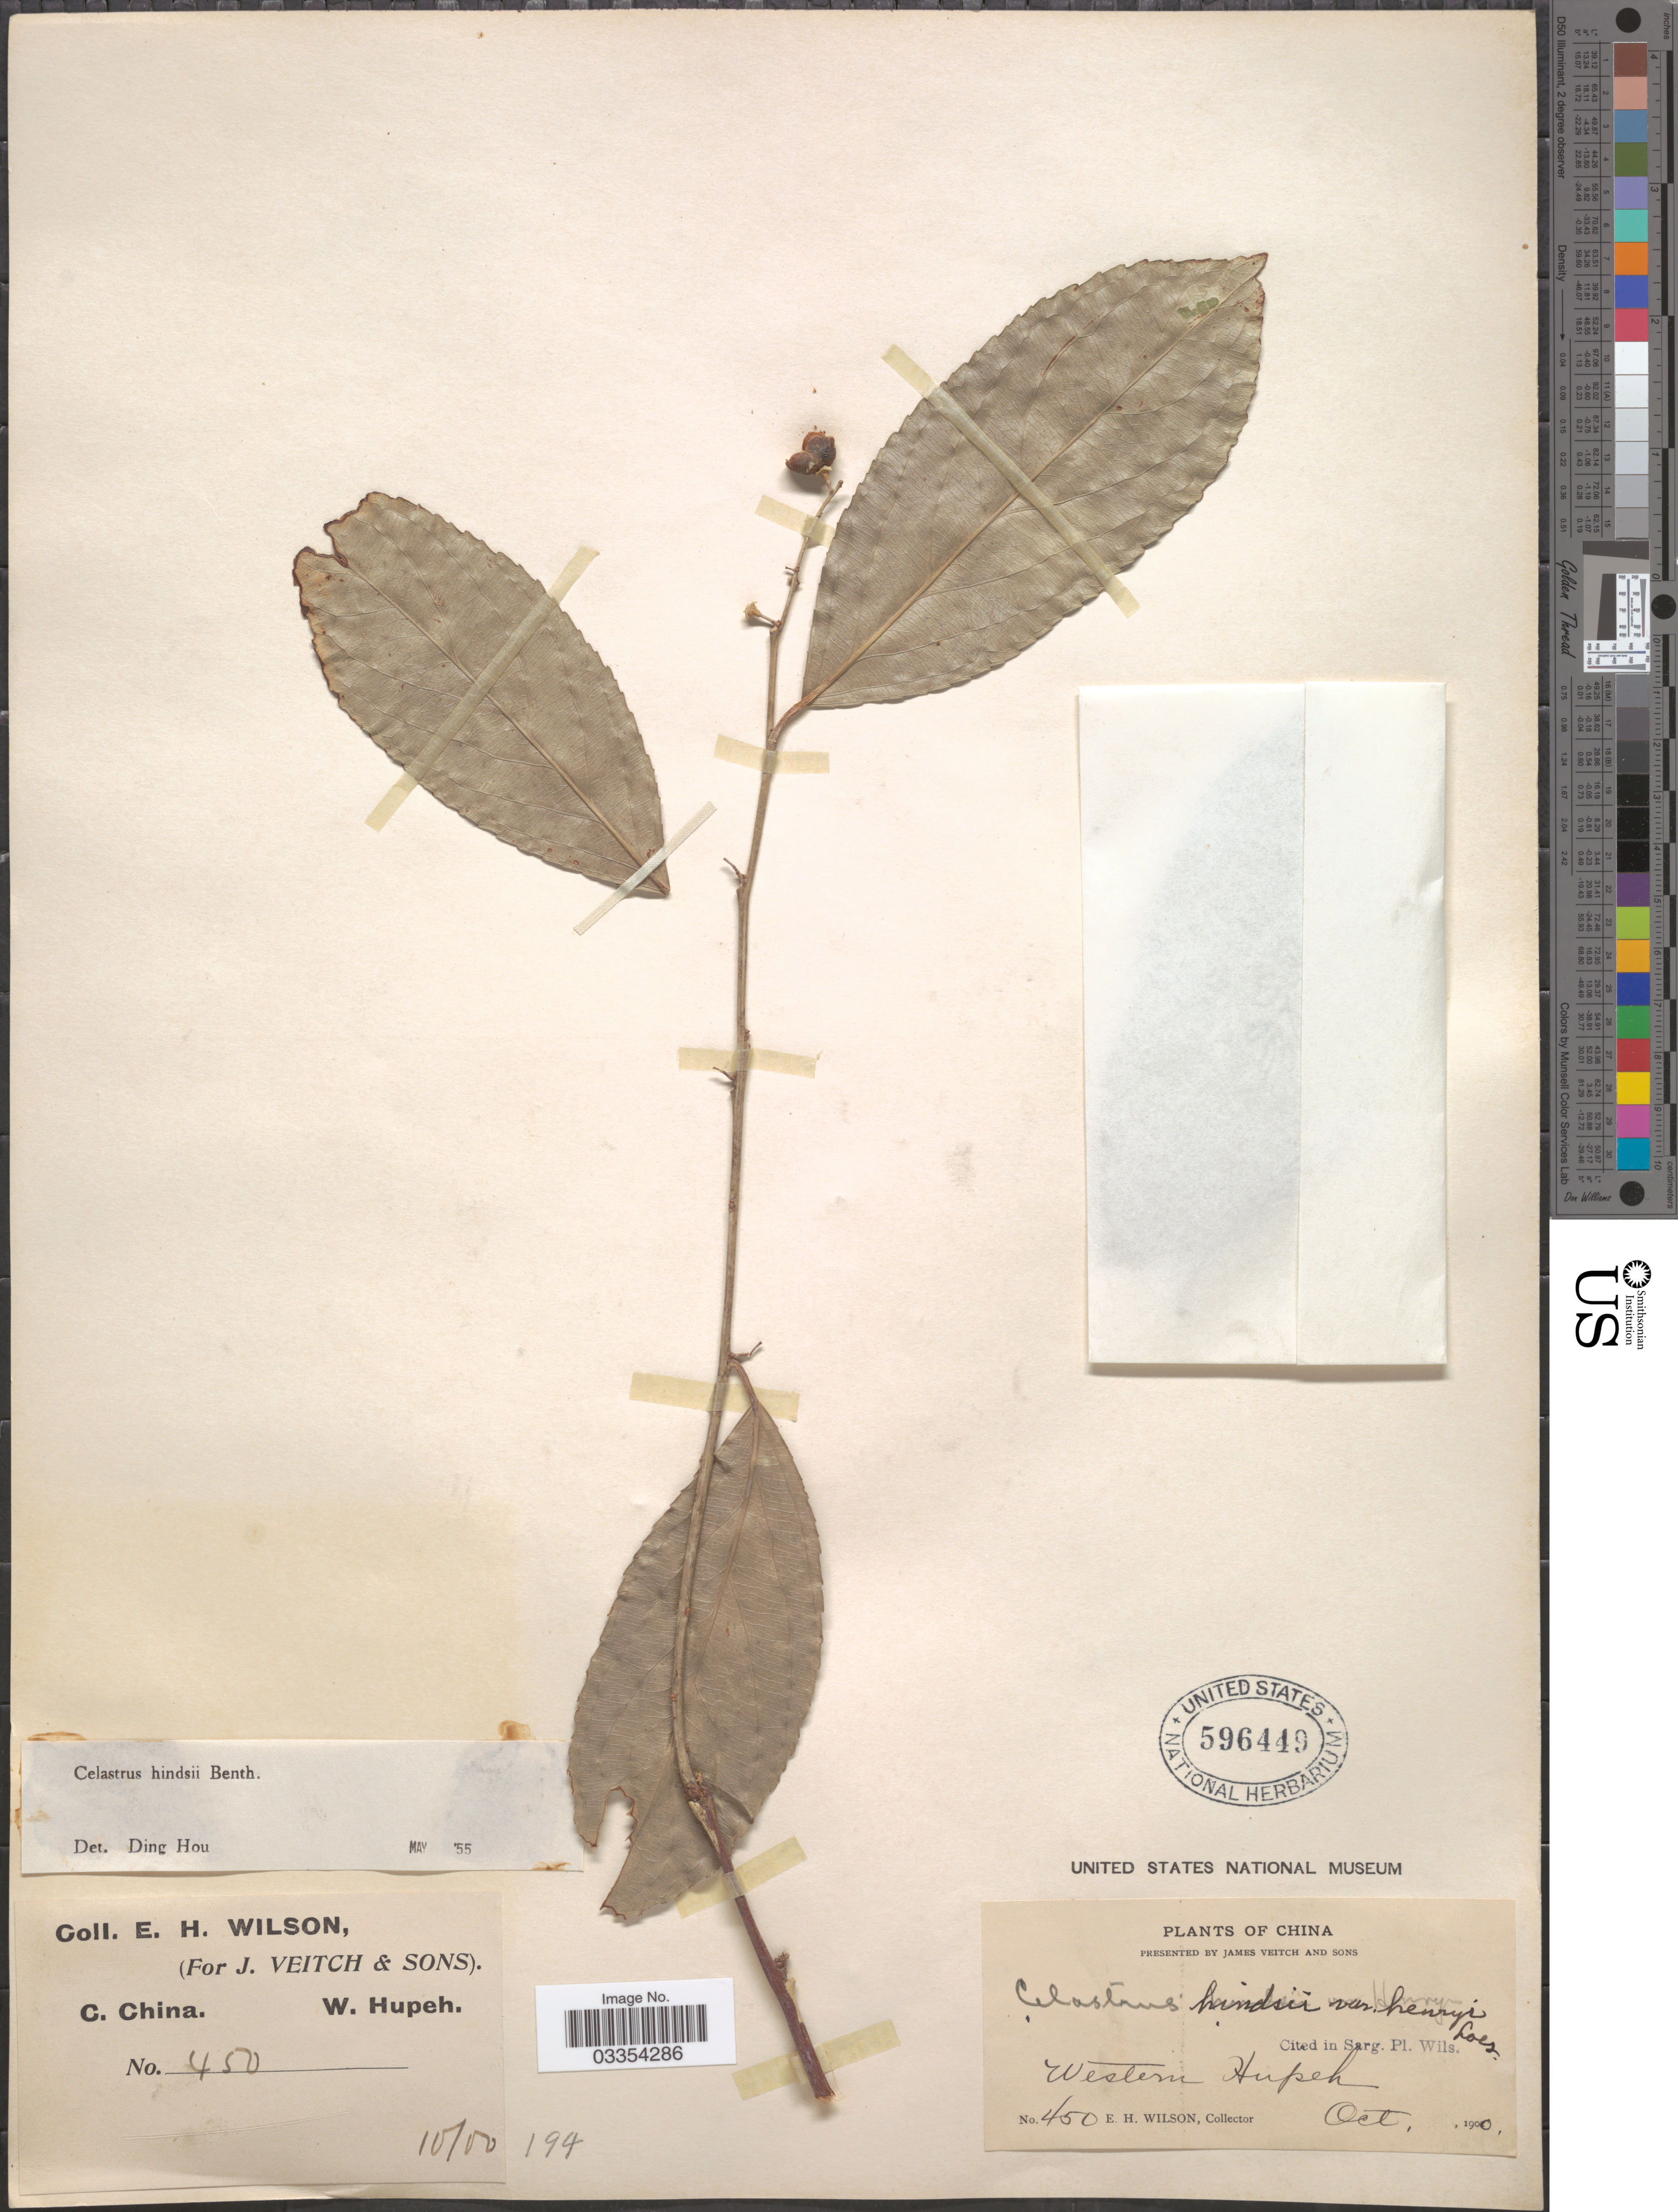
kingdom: Plantae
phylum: Tracheophyta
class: Magnoliopsida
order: Celastrales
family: Celastraceae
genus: Celastrus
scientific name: Celastrus hindsii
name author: Benth.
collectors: E. Wilson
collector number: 450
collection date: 1900-10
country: China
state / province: Hubei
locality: C. China. W. Hupeh. Western Hupeh.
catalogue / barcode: US 596449